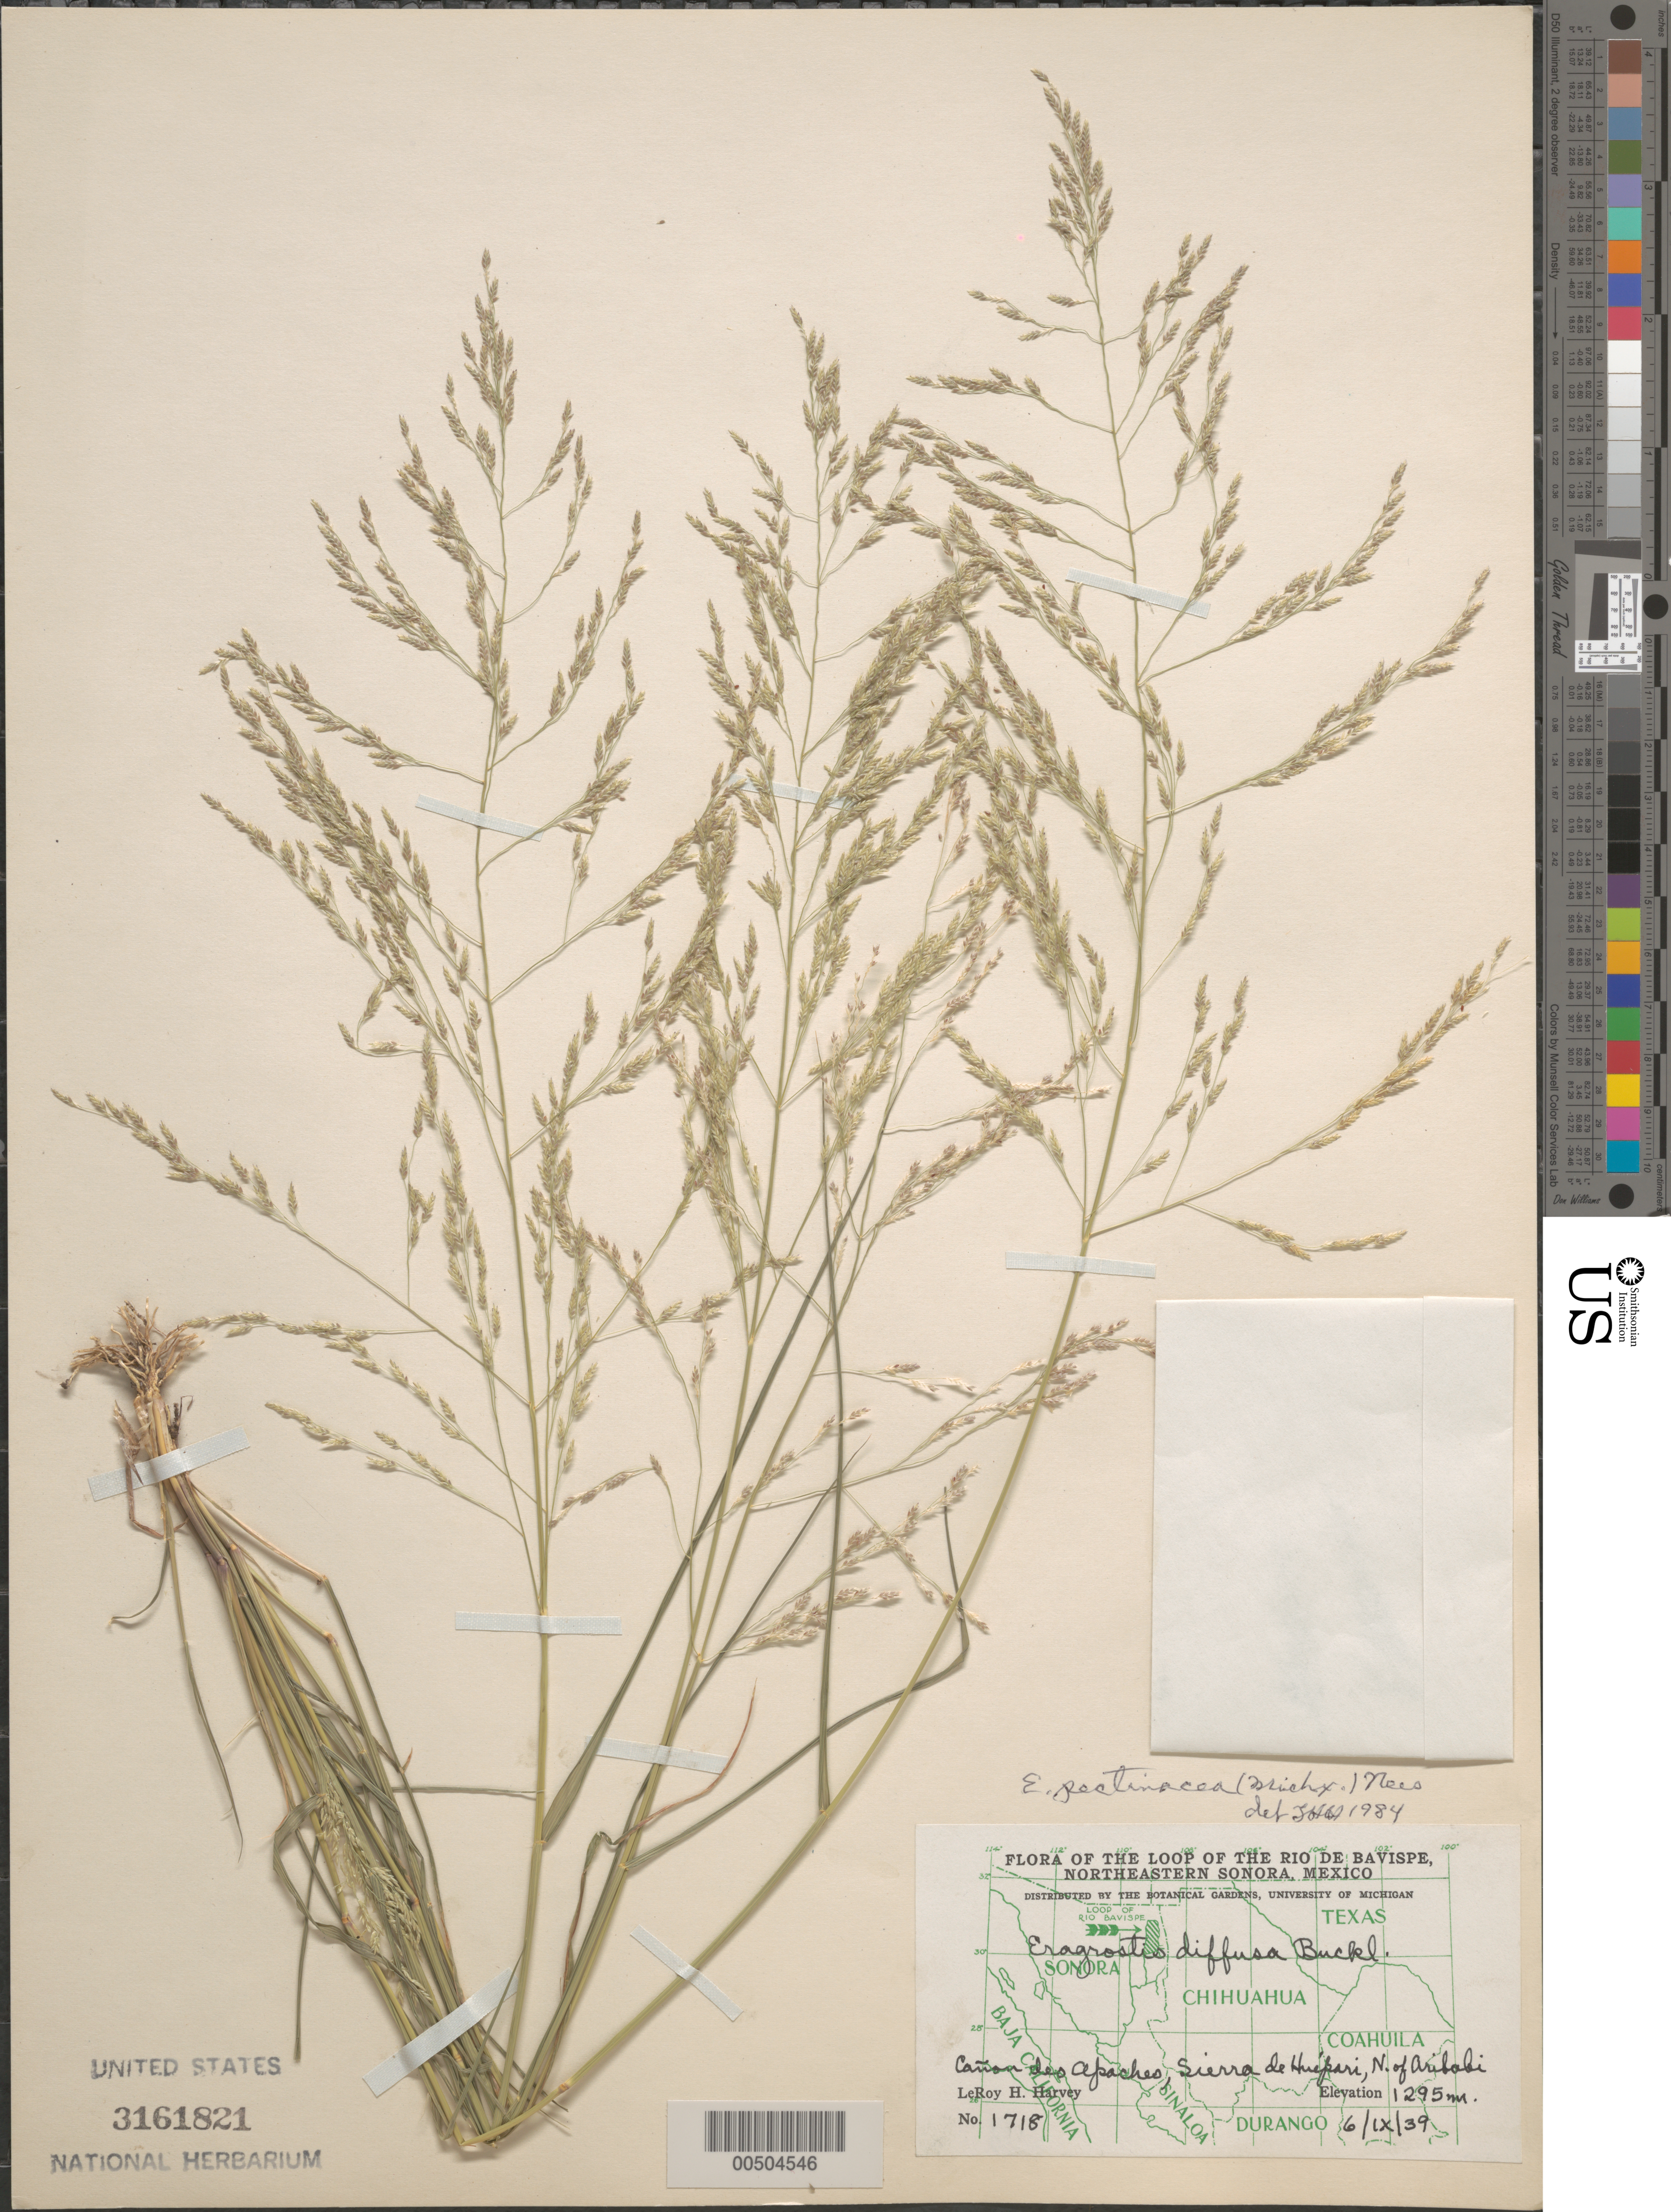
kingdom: Plantae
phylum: Tracheophyta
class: Liliopsida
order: Poales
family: Poaceae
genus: Eragrostis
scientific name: Eragrostis pectinacea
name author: (Michx.) Nees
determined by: Harvey, L. H.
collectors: L. H. Harvey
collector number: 1718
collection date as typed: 6 Sep 1939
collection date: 1939-09-06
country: Mexico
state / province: Sonora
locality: Cañon des Apaches, Sierra de Huépari, N of Aribabi, loop of the Rio de Bavispe, NE Sonora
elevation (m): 1295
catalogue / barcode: US 3161821